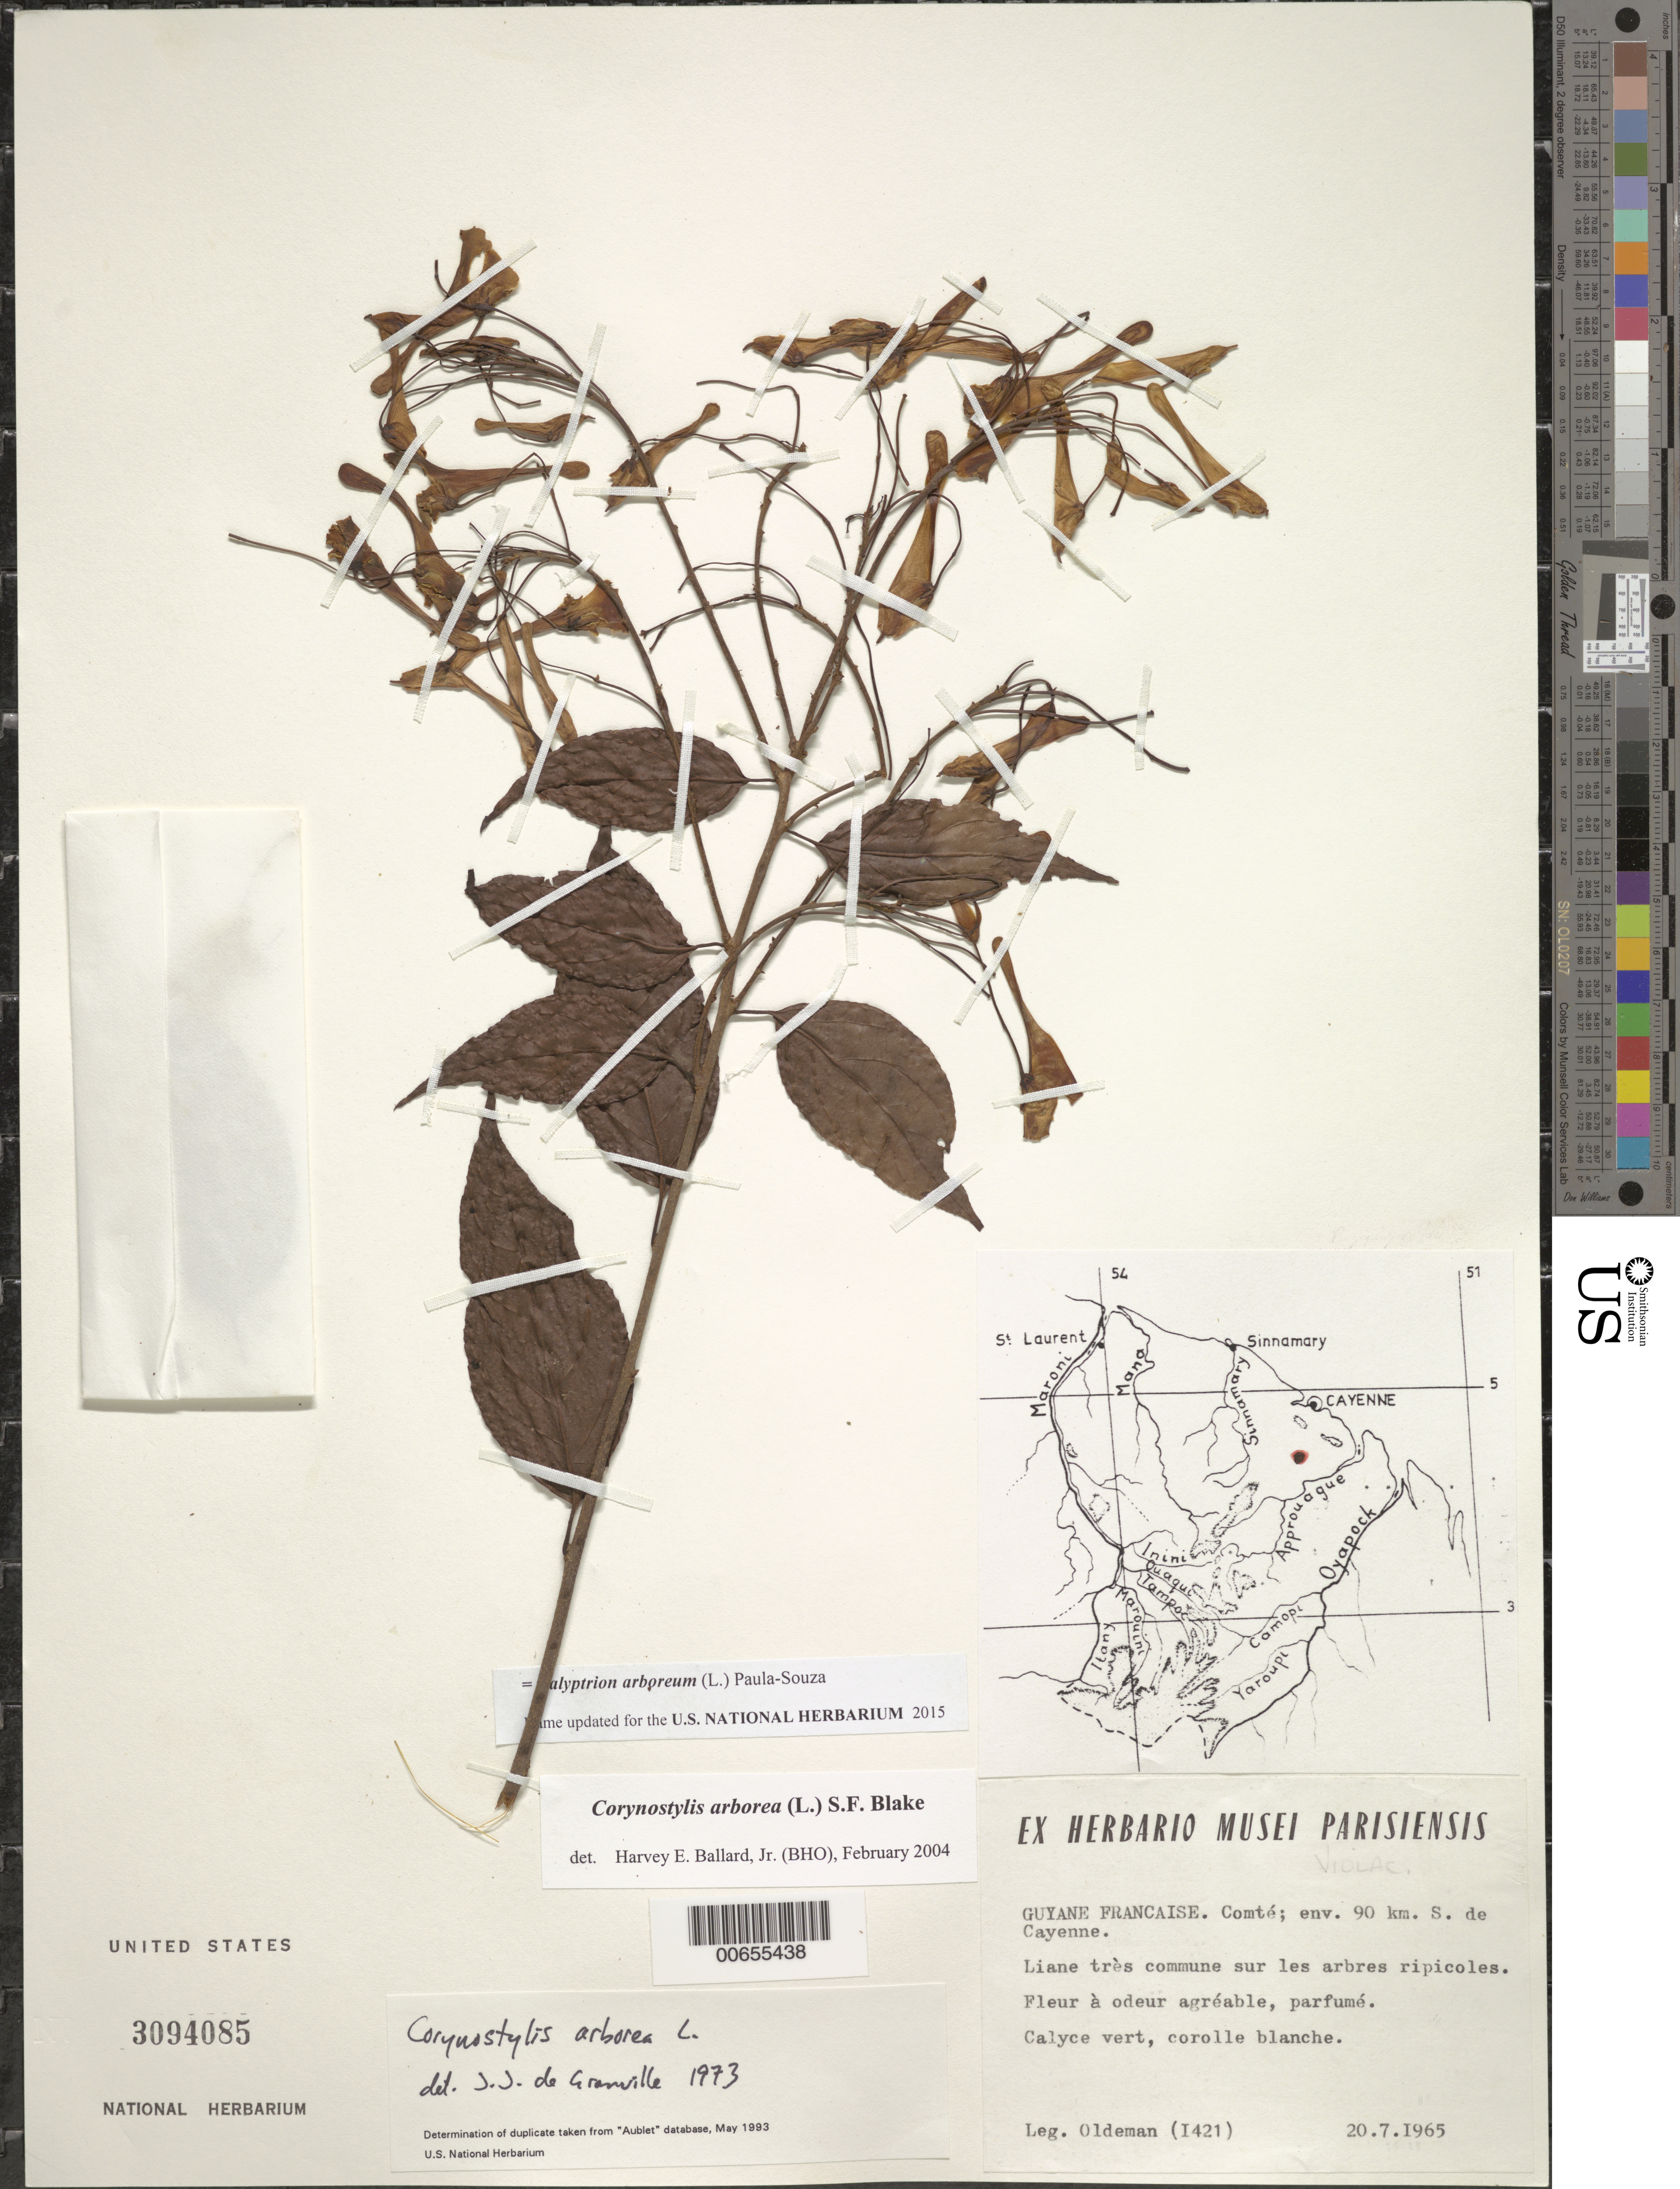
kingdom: Plantae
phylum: Tracheophyta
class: Magnoliopsida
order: Malpighiales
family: Violaceae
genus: Calyptrion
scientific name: Calyptrion arboreum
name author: (L.) Paula-Souza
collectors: R. Oldeman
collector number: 1421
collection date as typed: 20-Jul-65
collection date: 1965-07-20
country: French Guiana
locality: Comté, env. 90 km S de Cayenne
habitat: Riparian trees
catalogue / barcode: US 3094085